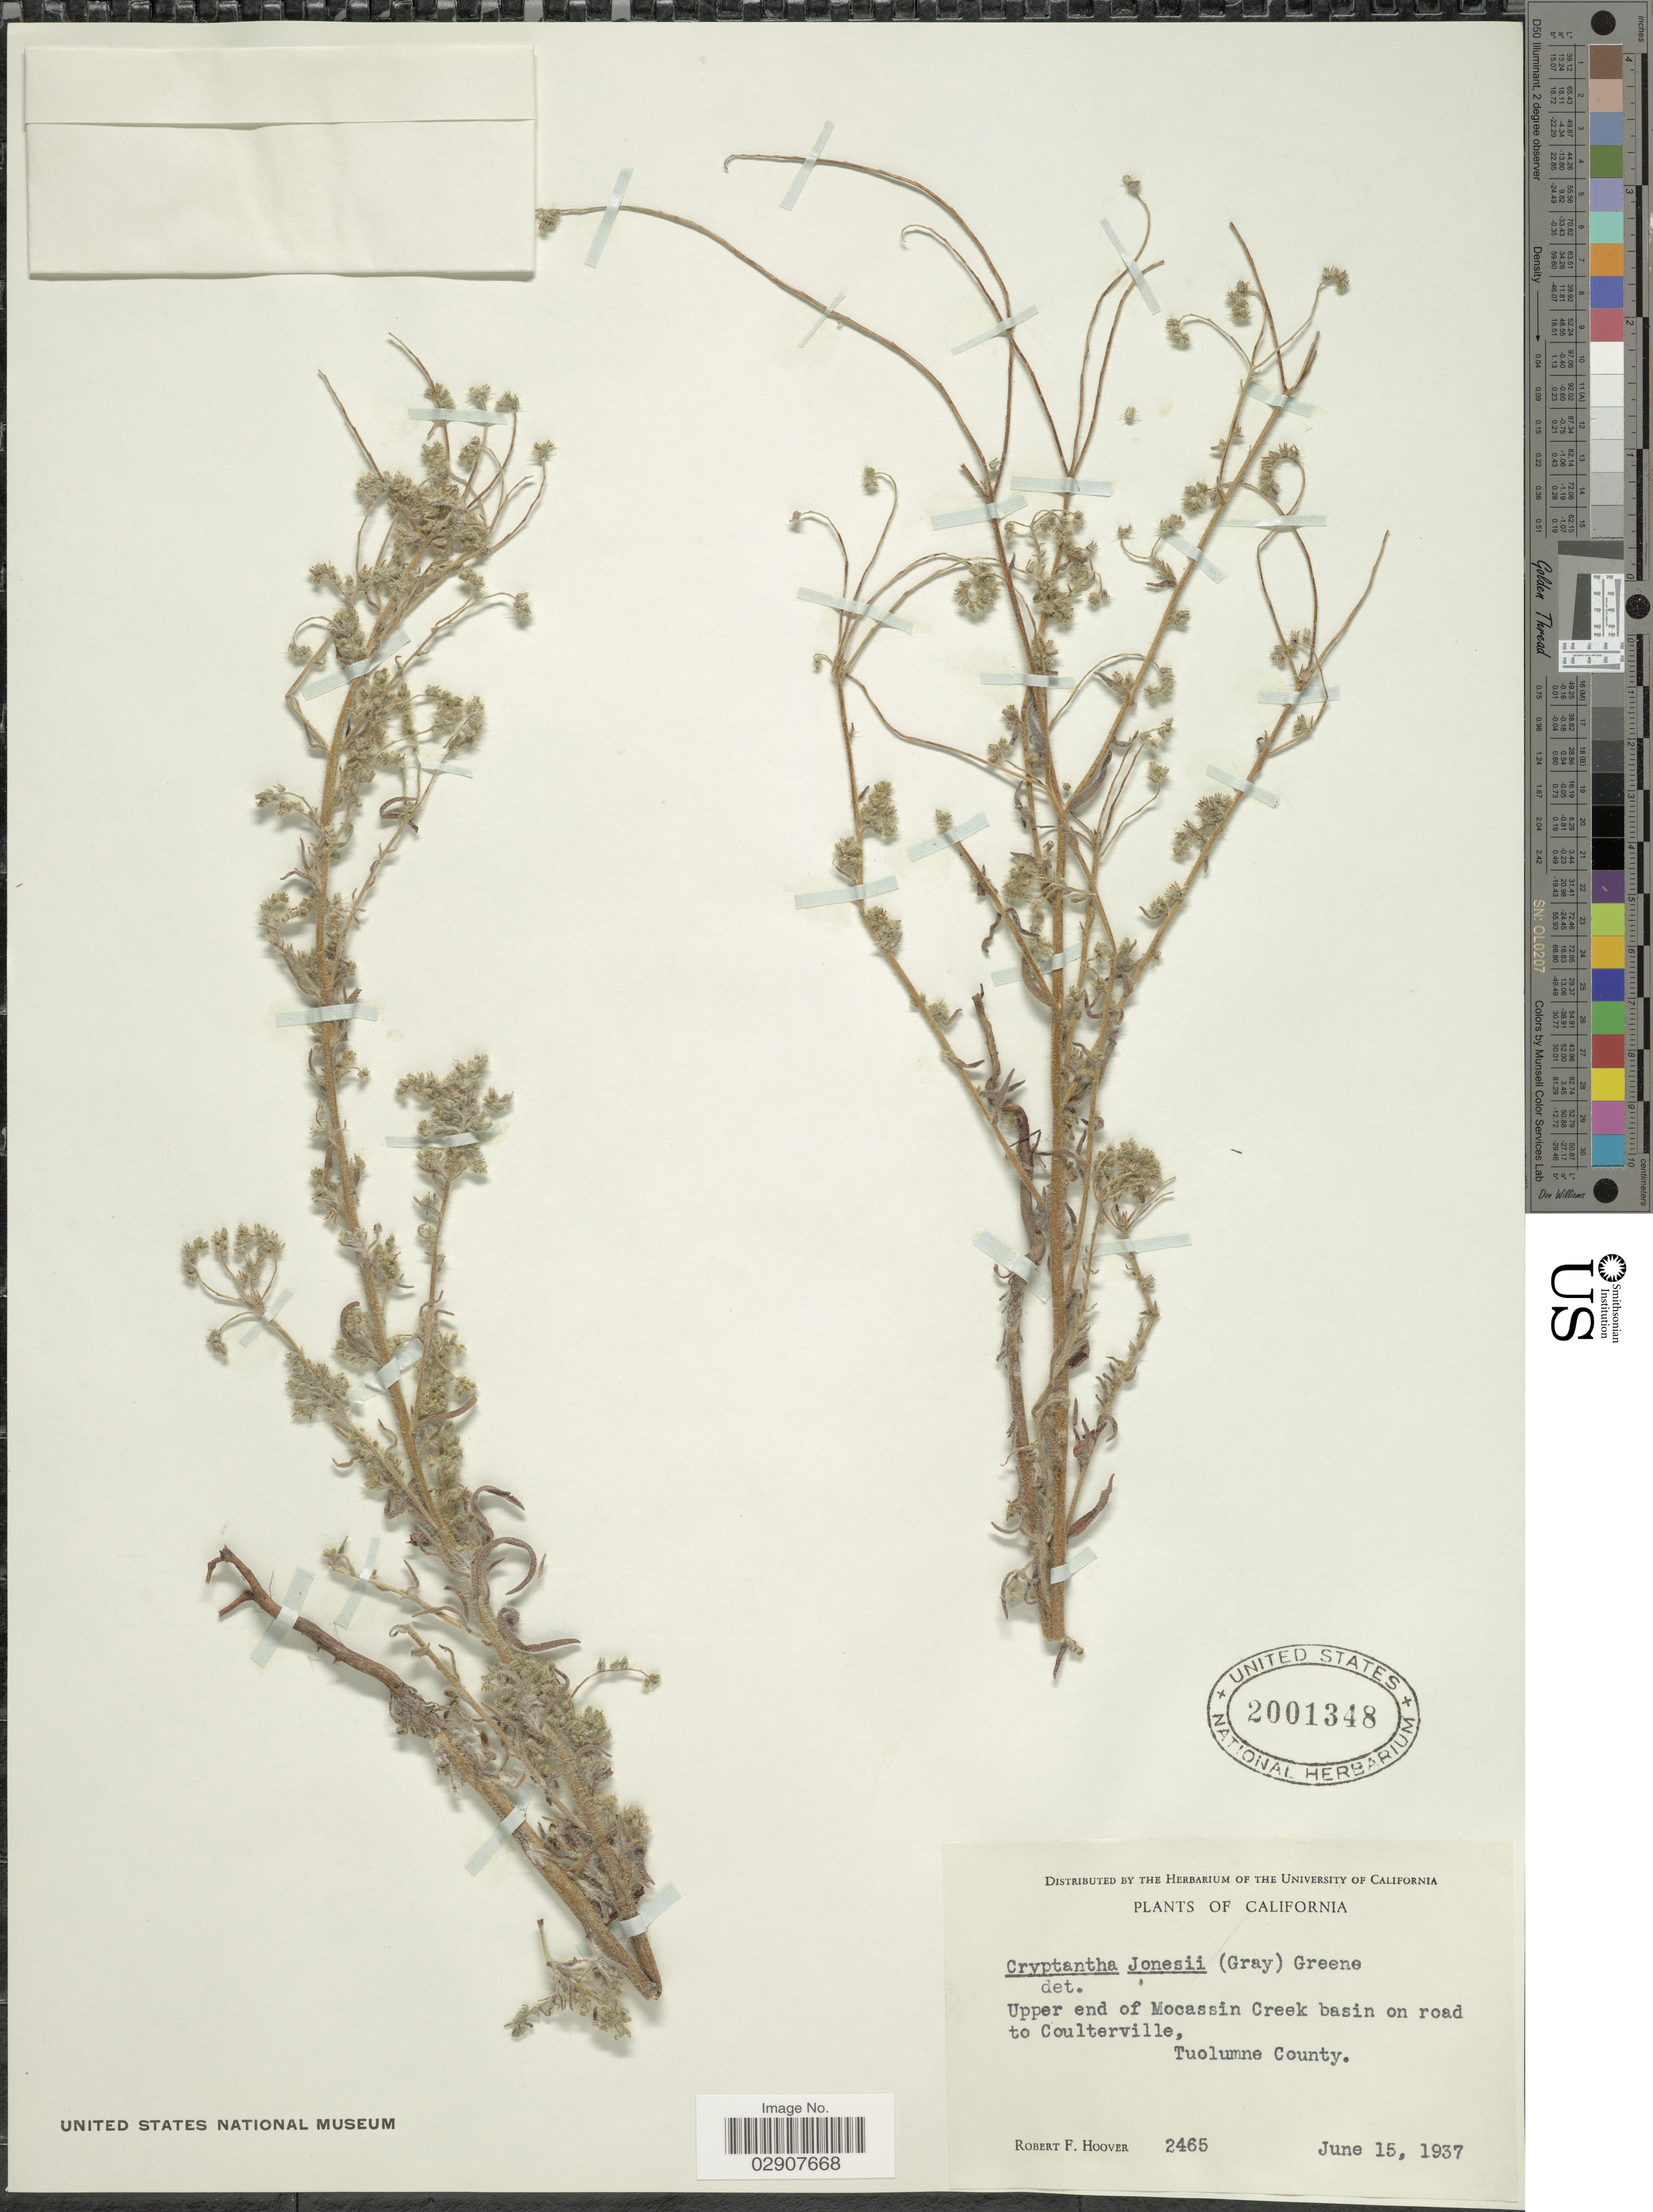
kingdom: Plantae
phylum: Tracheophyta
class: Magnoliopsida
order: Boraginales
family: Boraginaceae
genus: Cryptantha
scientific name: Cryptantha jonesii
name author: (A. Gray) S.W. Greene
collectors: R. F. Hoover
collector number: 2465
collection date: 1937-06-15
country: United States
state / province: California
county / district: Tuolumne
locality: Upper end of Mocassin Creek basin on road to Coulterville, Tuolumne County.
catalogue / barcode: US 2001348